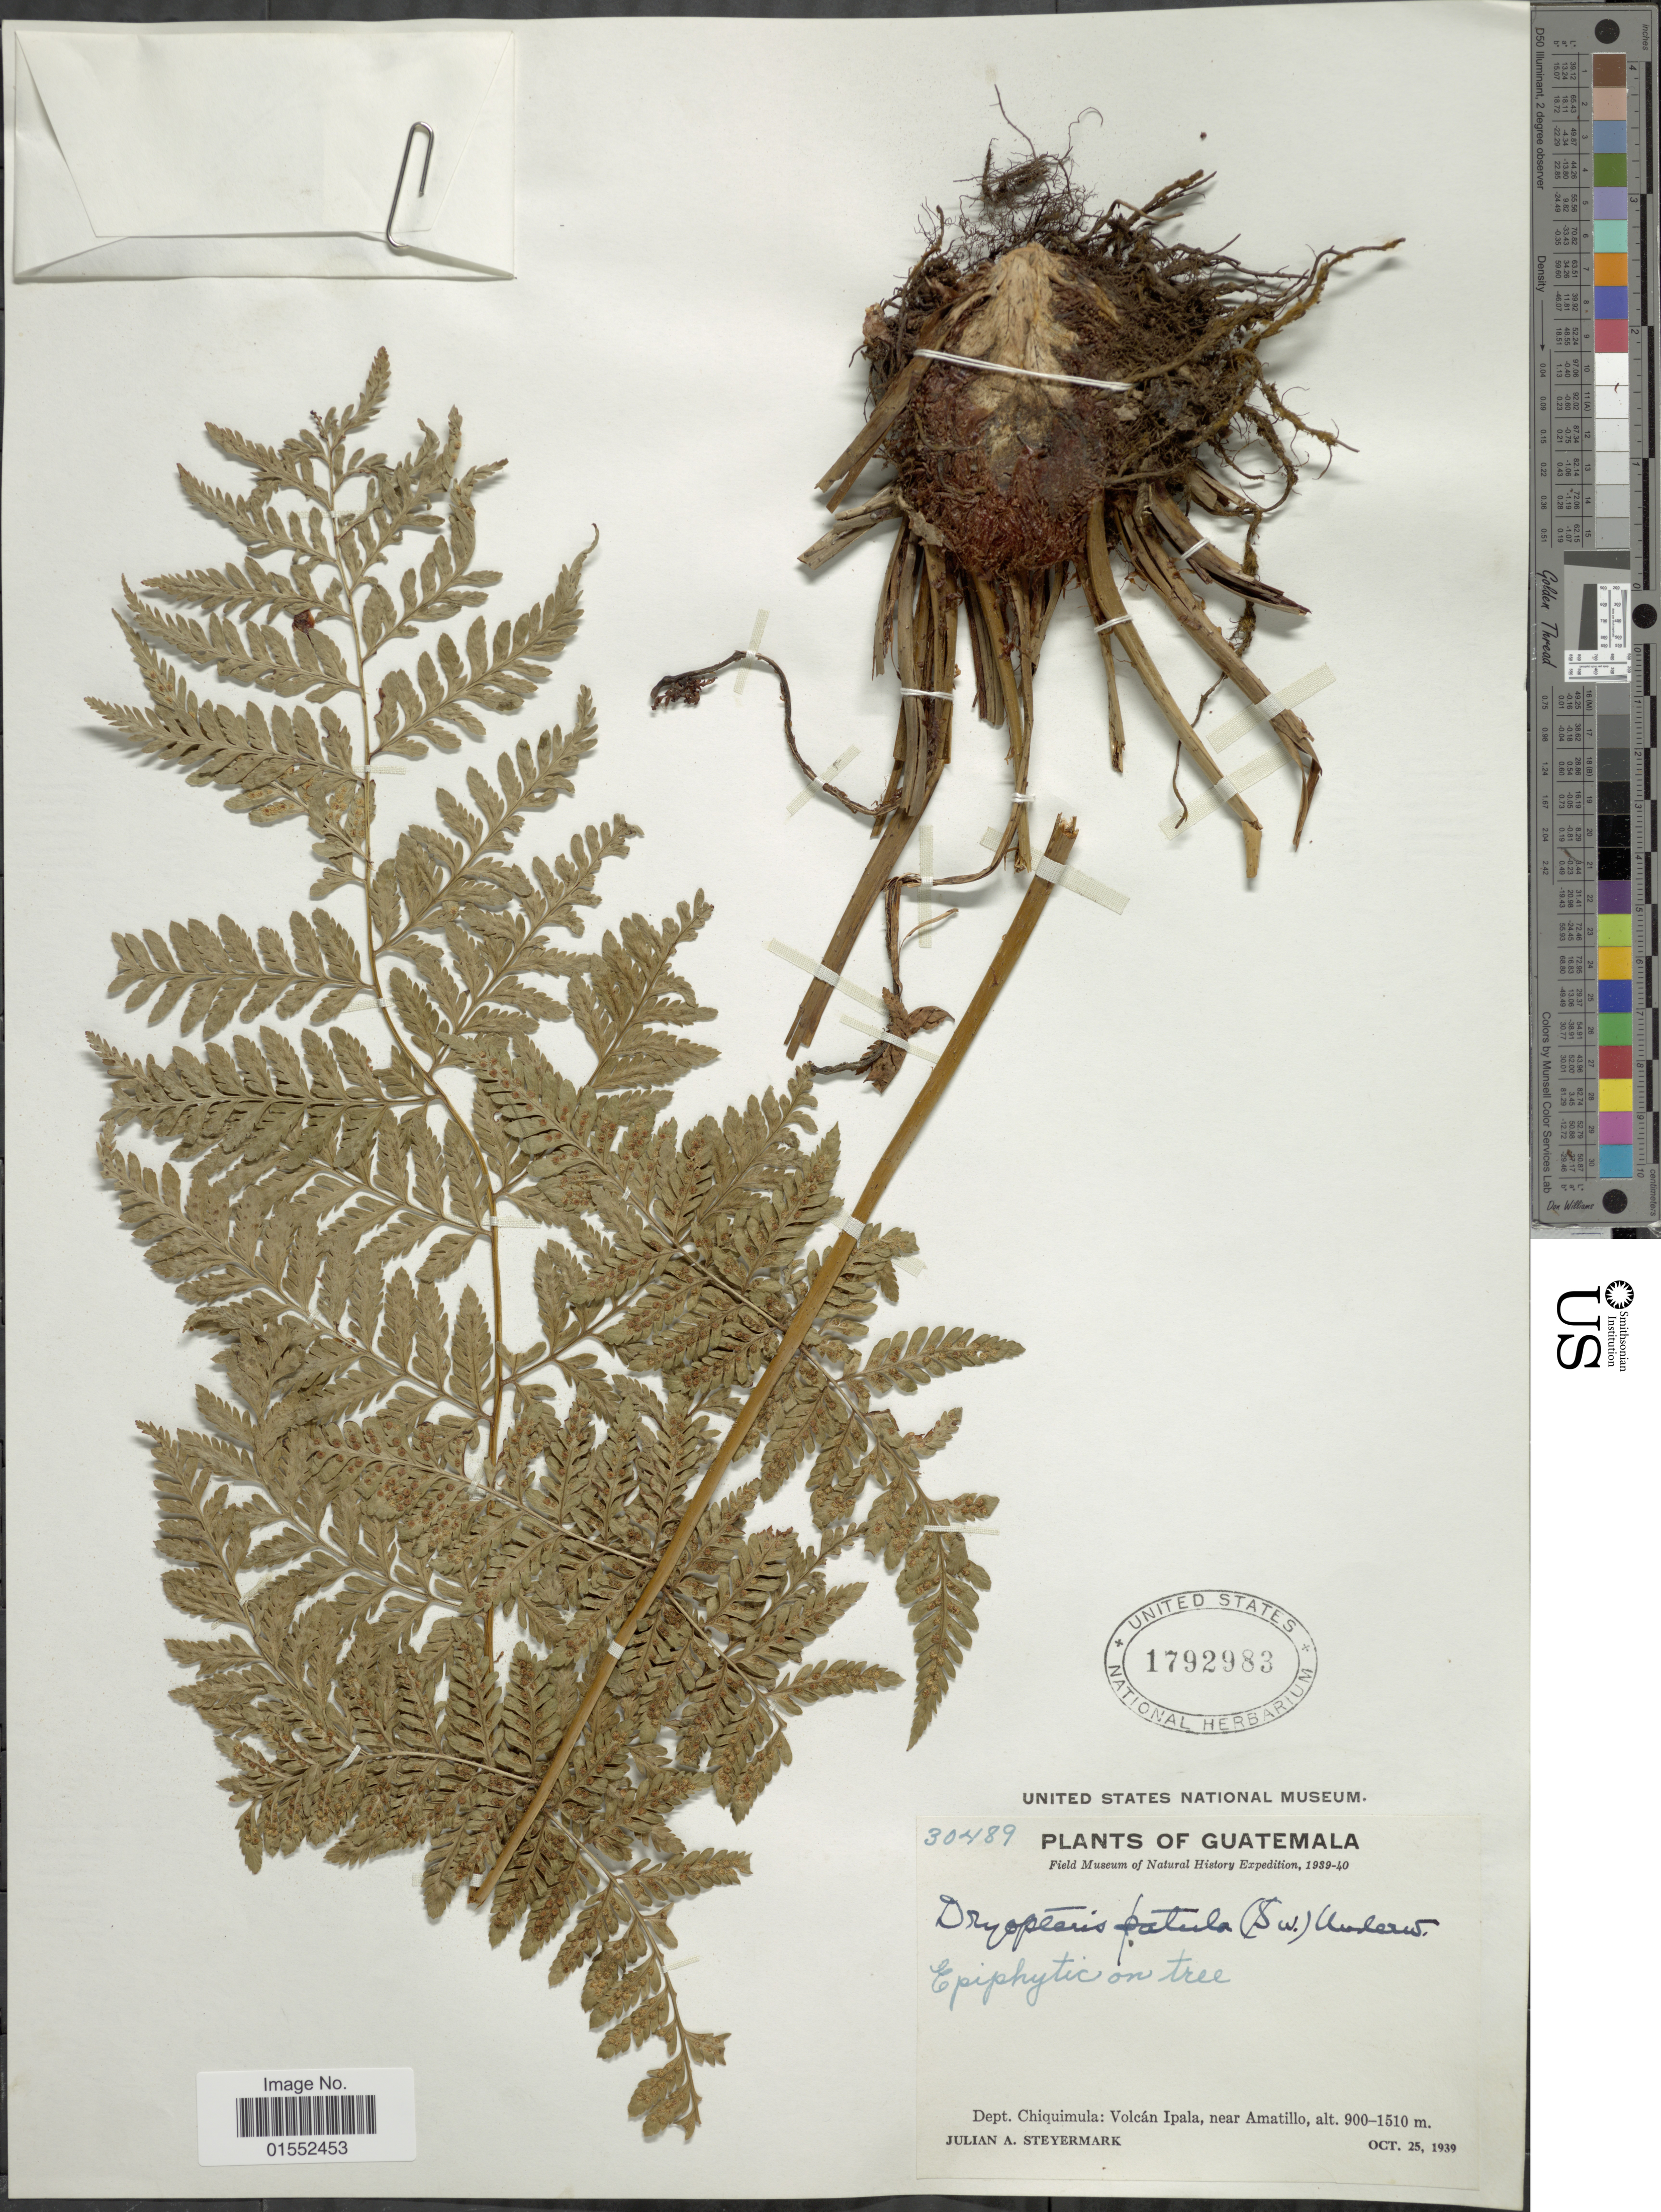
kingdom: Plantae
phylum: Tracheophyta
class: Polypodiopsida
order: Polypodiales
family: Dryopteridaceae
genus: Dryopteris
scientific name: Dryopteris patula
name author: (Sw.) Underw.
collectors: J. Steyermark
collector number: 30489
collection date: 1939-10-25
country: Guatemala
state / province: Chiquimula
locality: Guatemala. Dept. Chiquimula: Volcan Ipala, near Amatillo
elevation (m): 900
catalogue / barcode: US 1792983